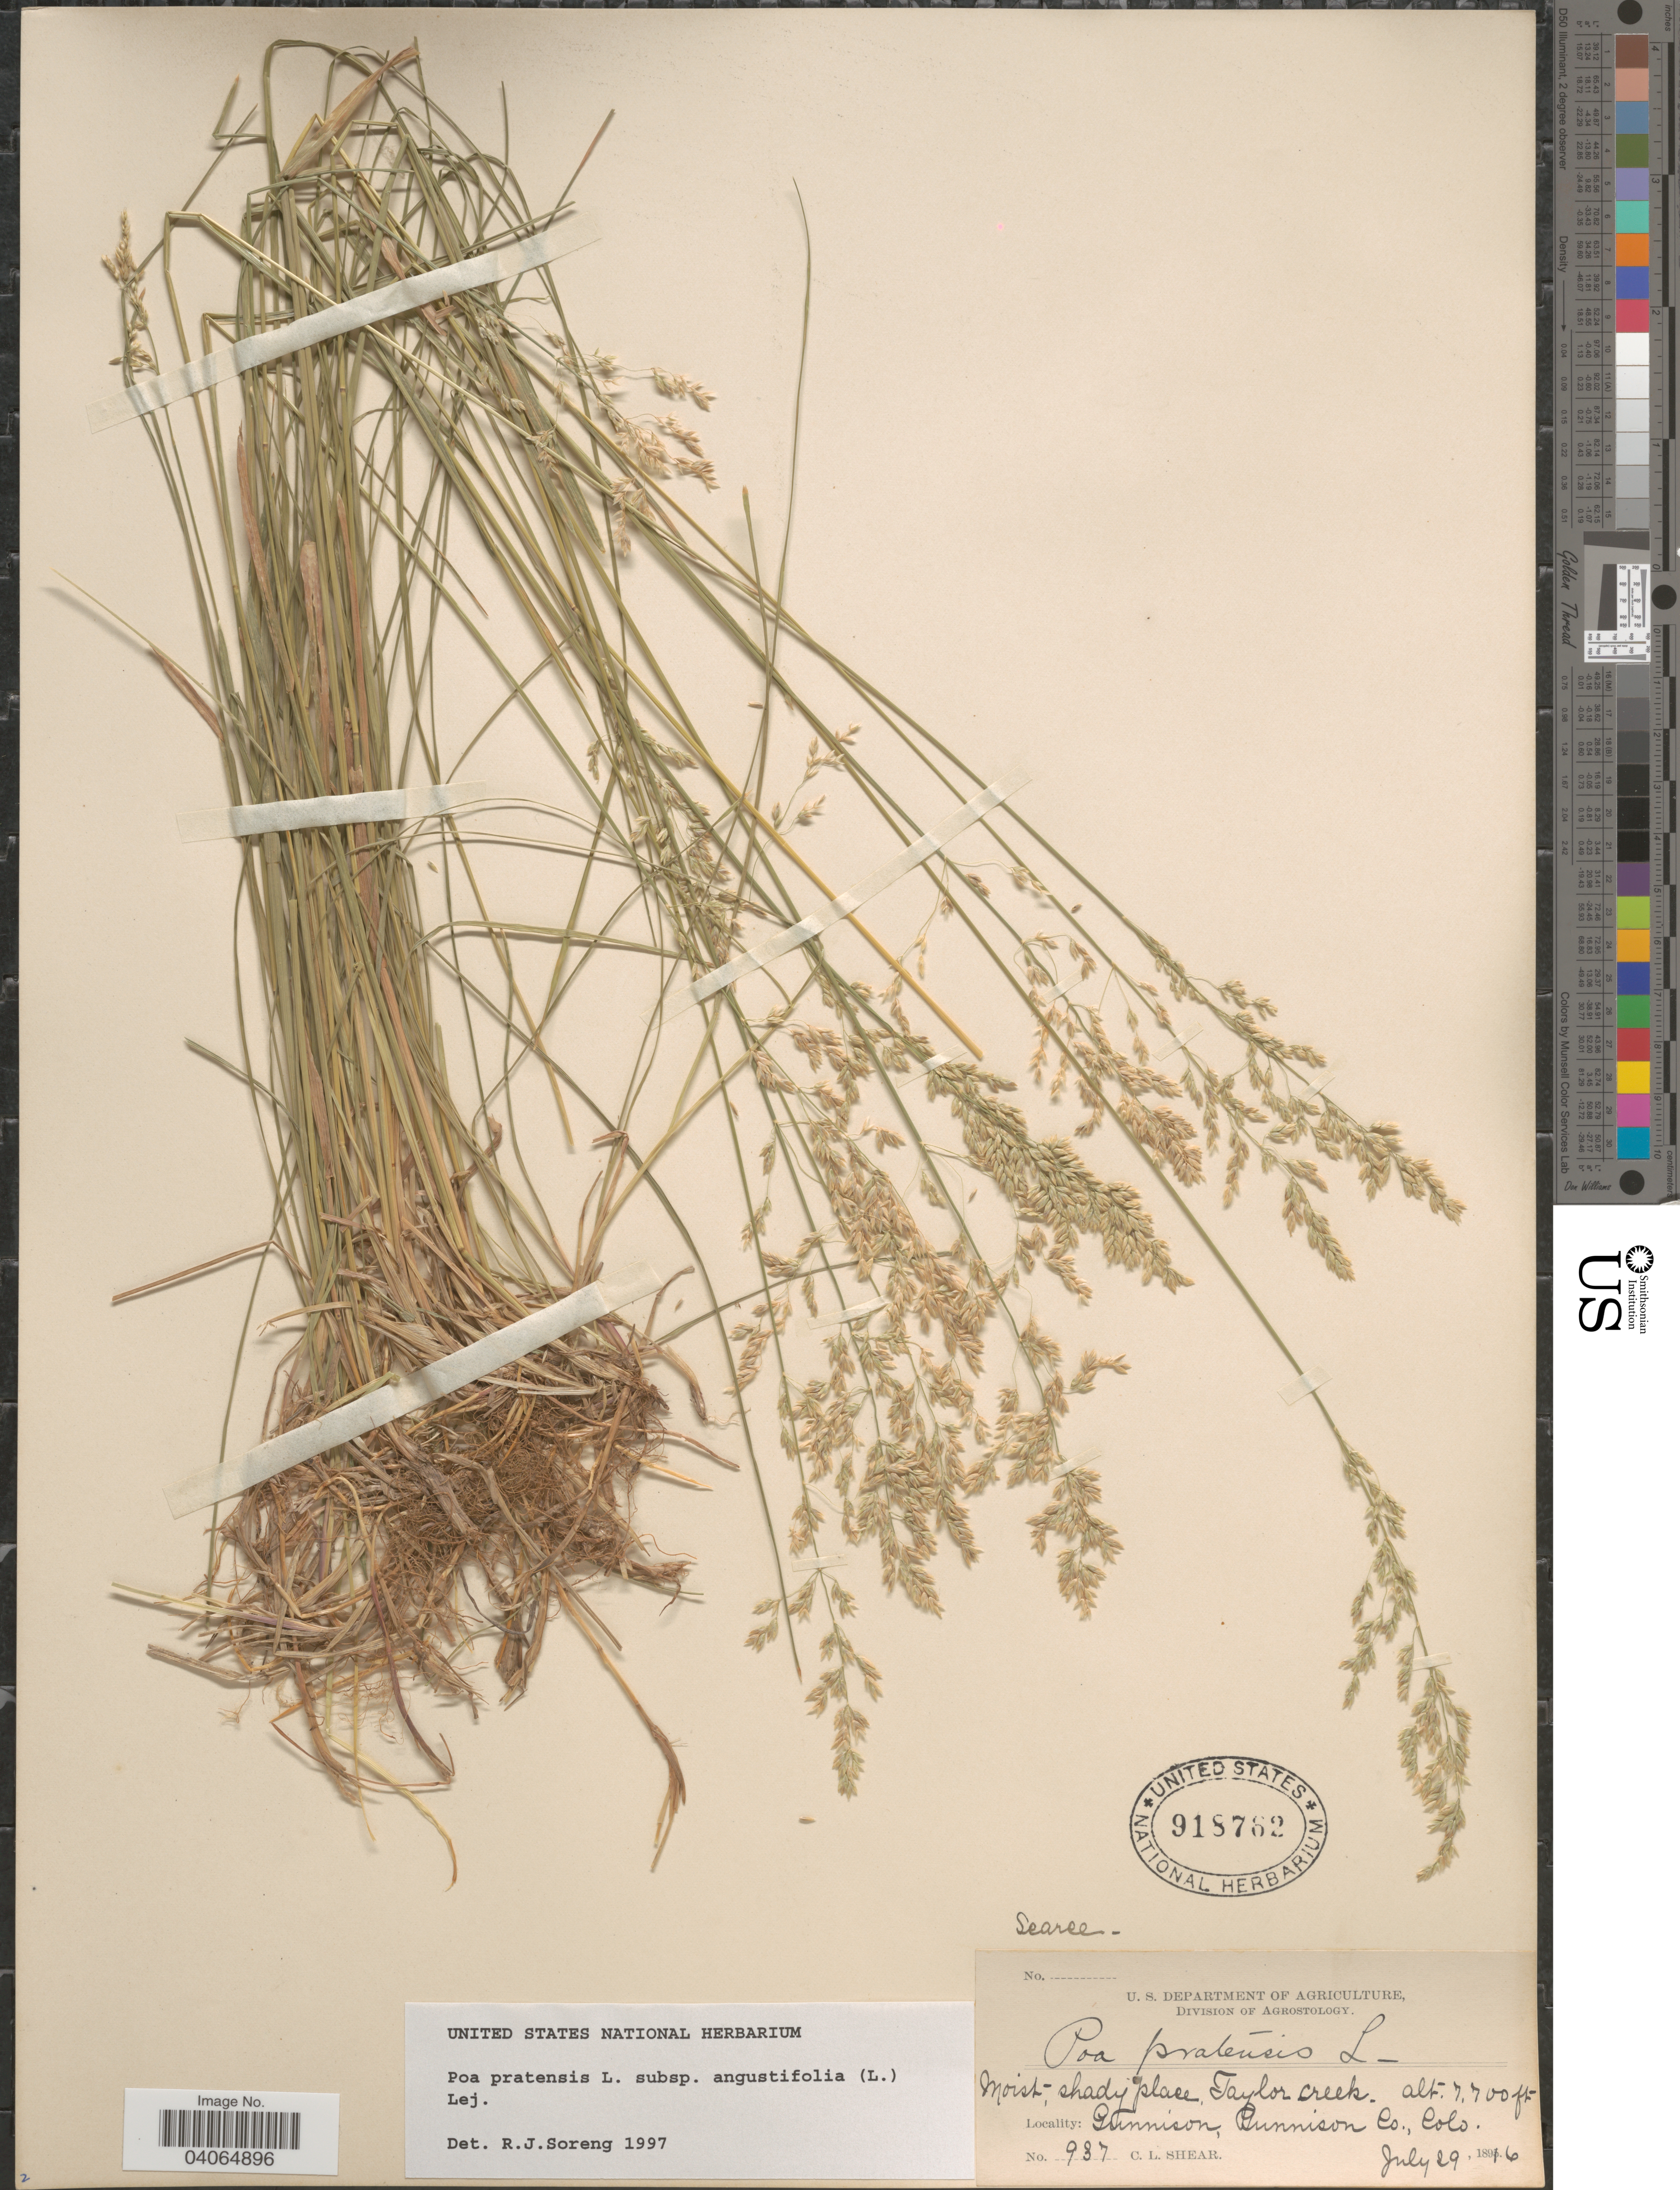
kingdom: Plantae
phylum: Tracheophyta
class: Liliopsida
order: Poales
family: Poaceae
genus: Poa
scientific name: Poa pratensis subsp. angustifolia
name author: (L.) Lej.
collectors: C. L. Shear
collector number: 937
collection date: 1896-07-29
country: United States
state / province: Colorado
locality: Taylor Creek. Gunnison, Gunnison Co.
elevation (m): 2347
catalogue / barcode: US 918762